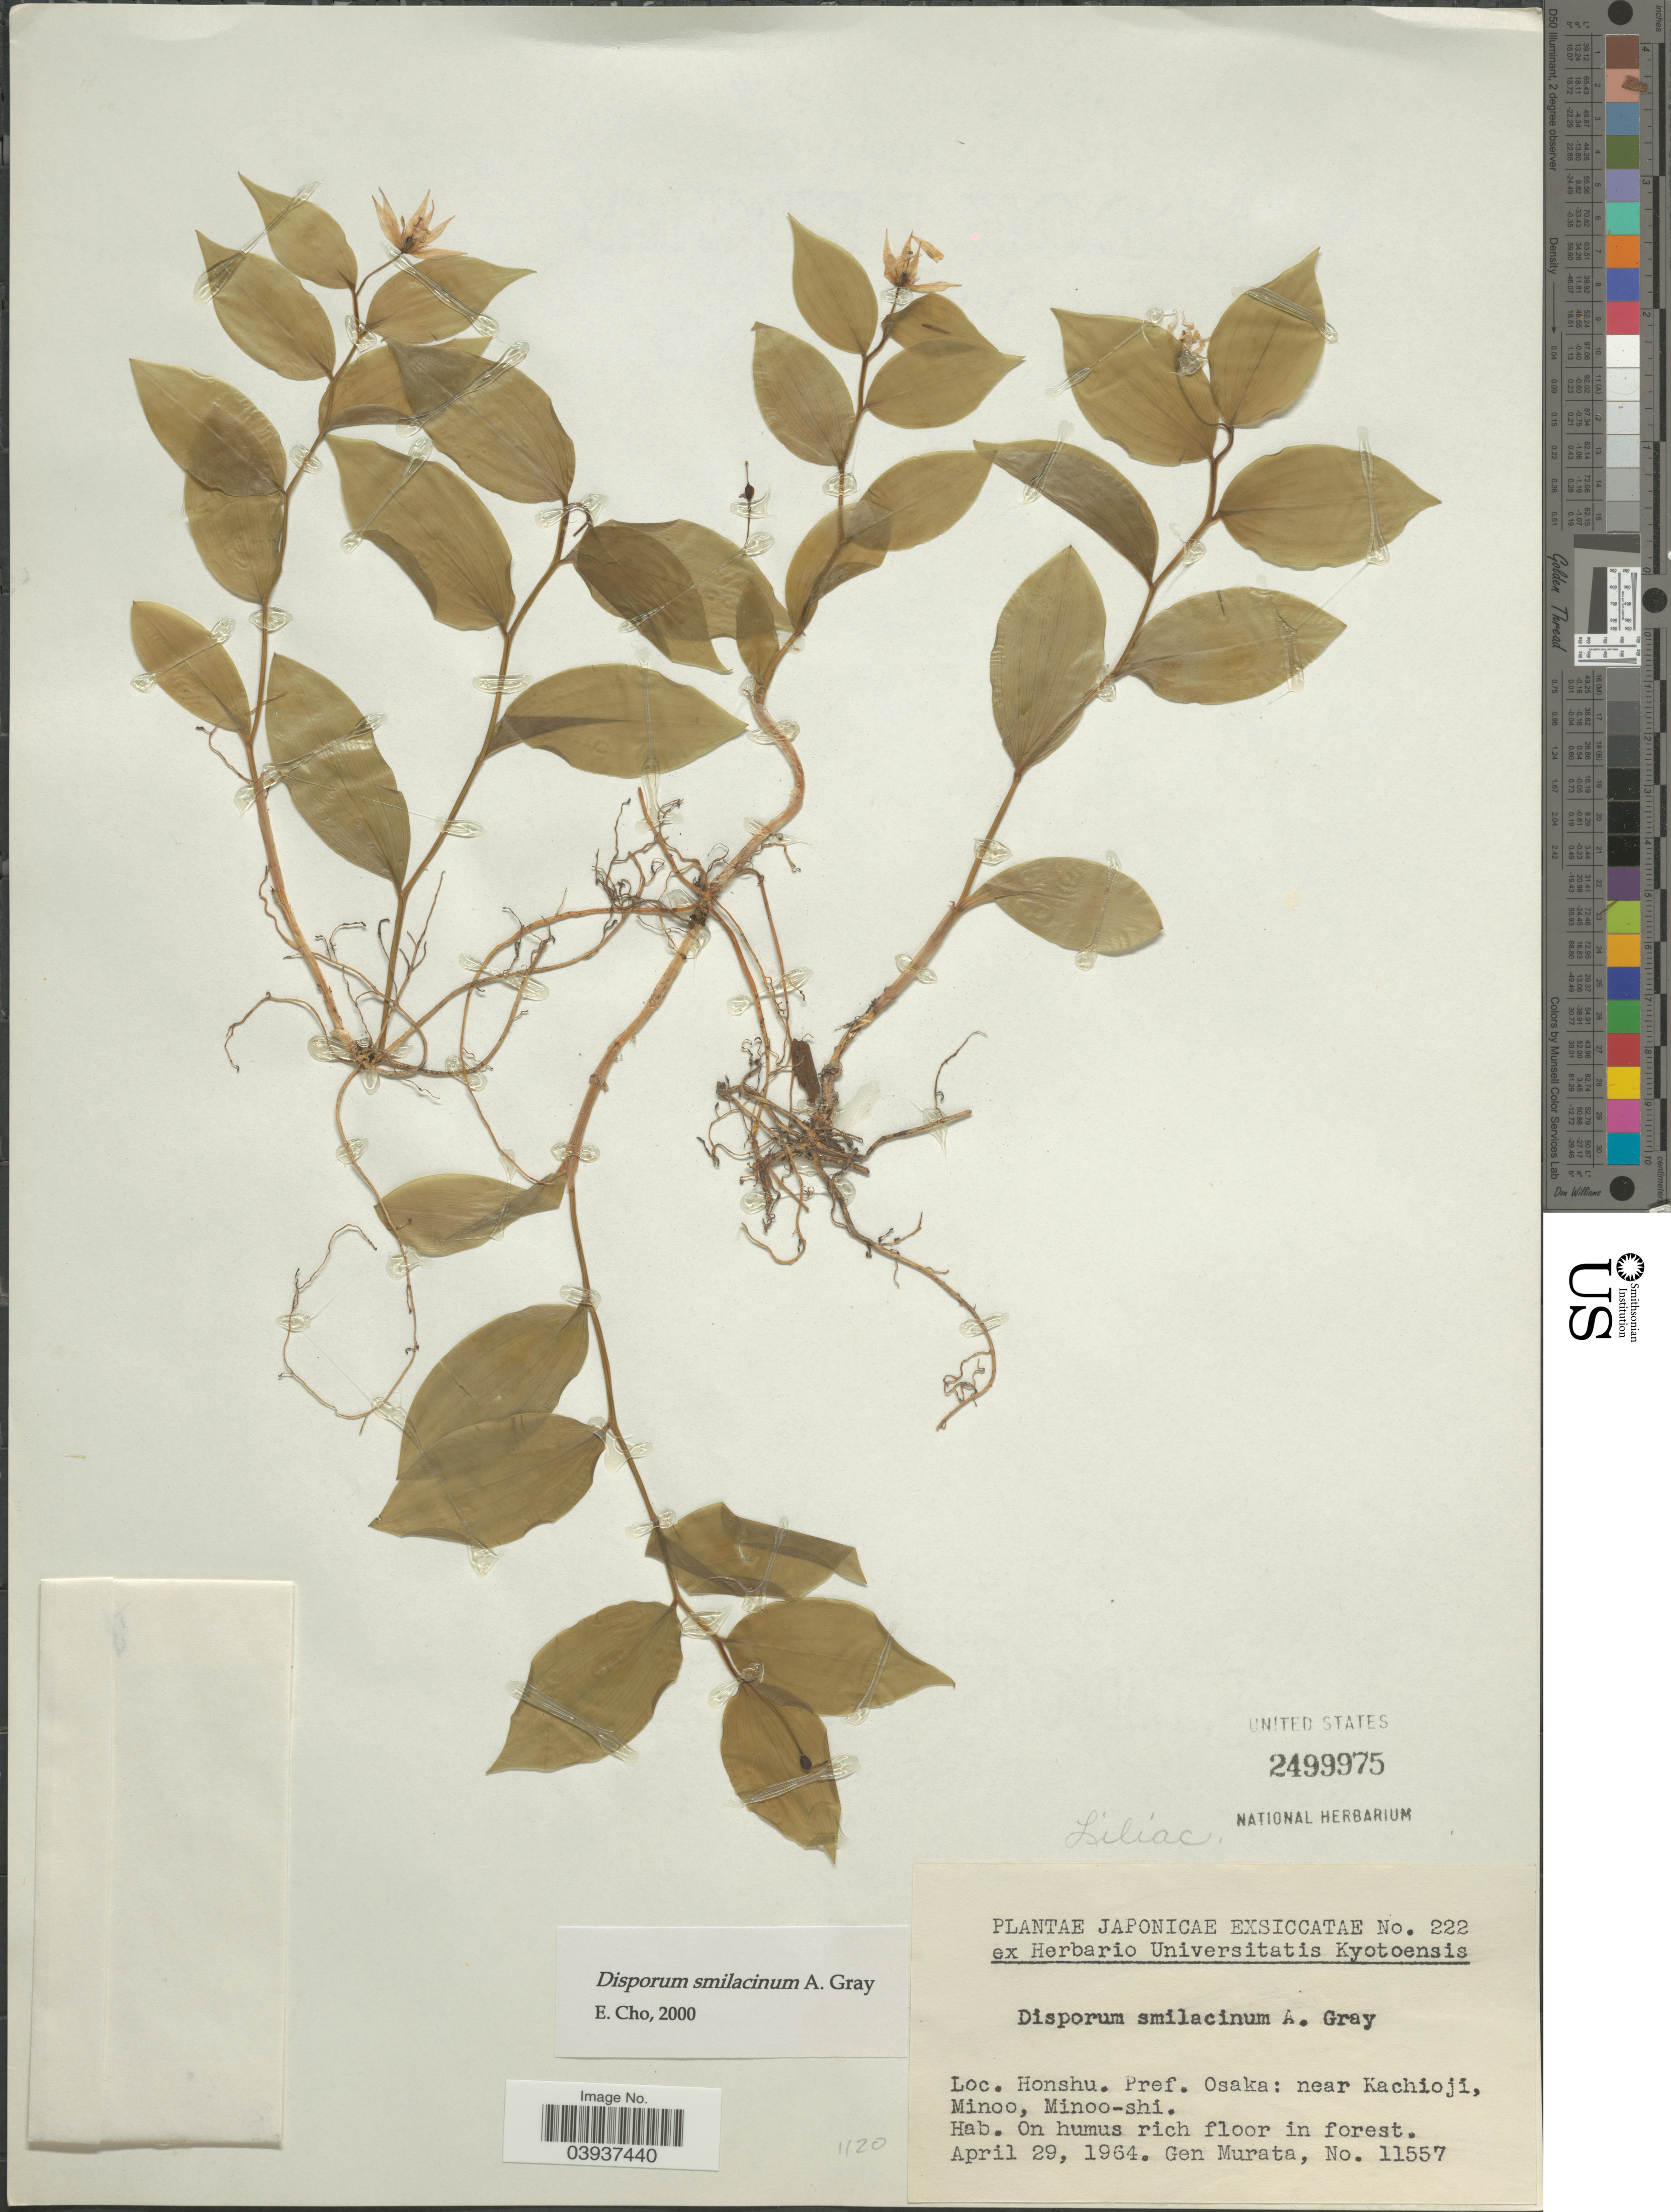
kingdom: Plantae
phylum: Tracheophyta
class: Liliopsida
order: Liliales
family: Colchicaceae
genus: Disporum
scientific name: Disporum smilacinum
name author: A. Gray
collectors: G. Murata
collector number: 11557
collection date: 1964-04-29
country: Japan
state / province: Osaka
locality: Honshu. Pref. Osaka: near Kachioji, Minoo, Minoo-shi.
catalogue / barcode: US 2499975